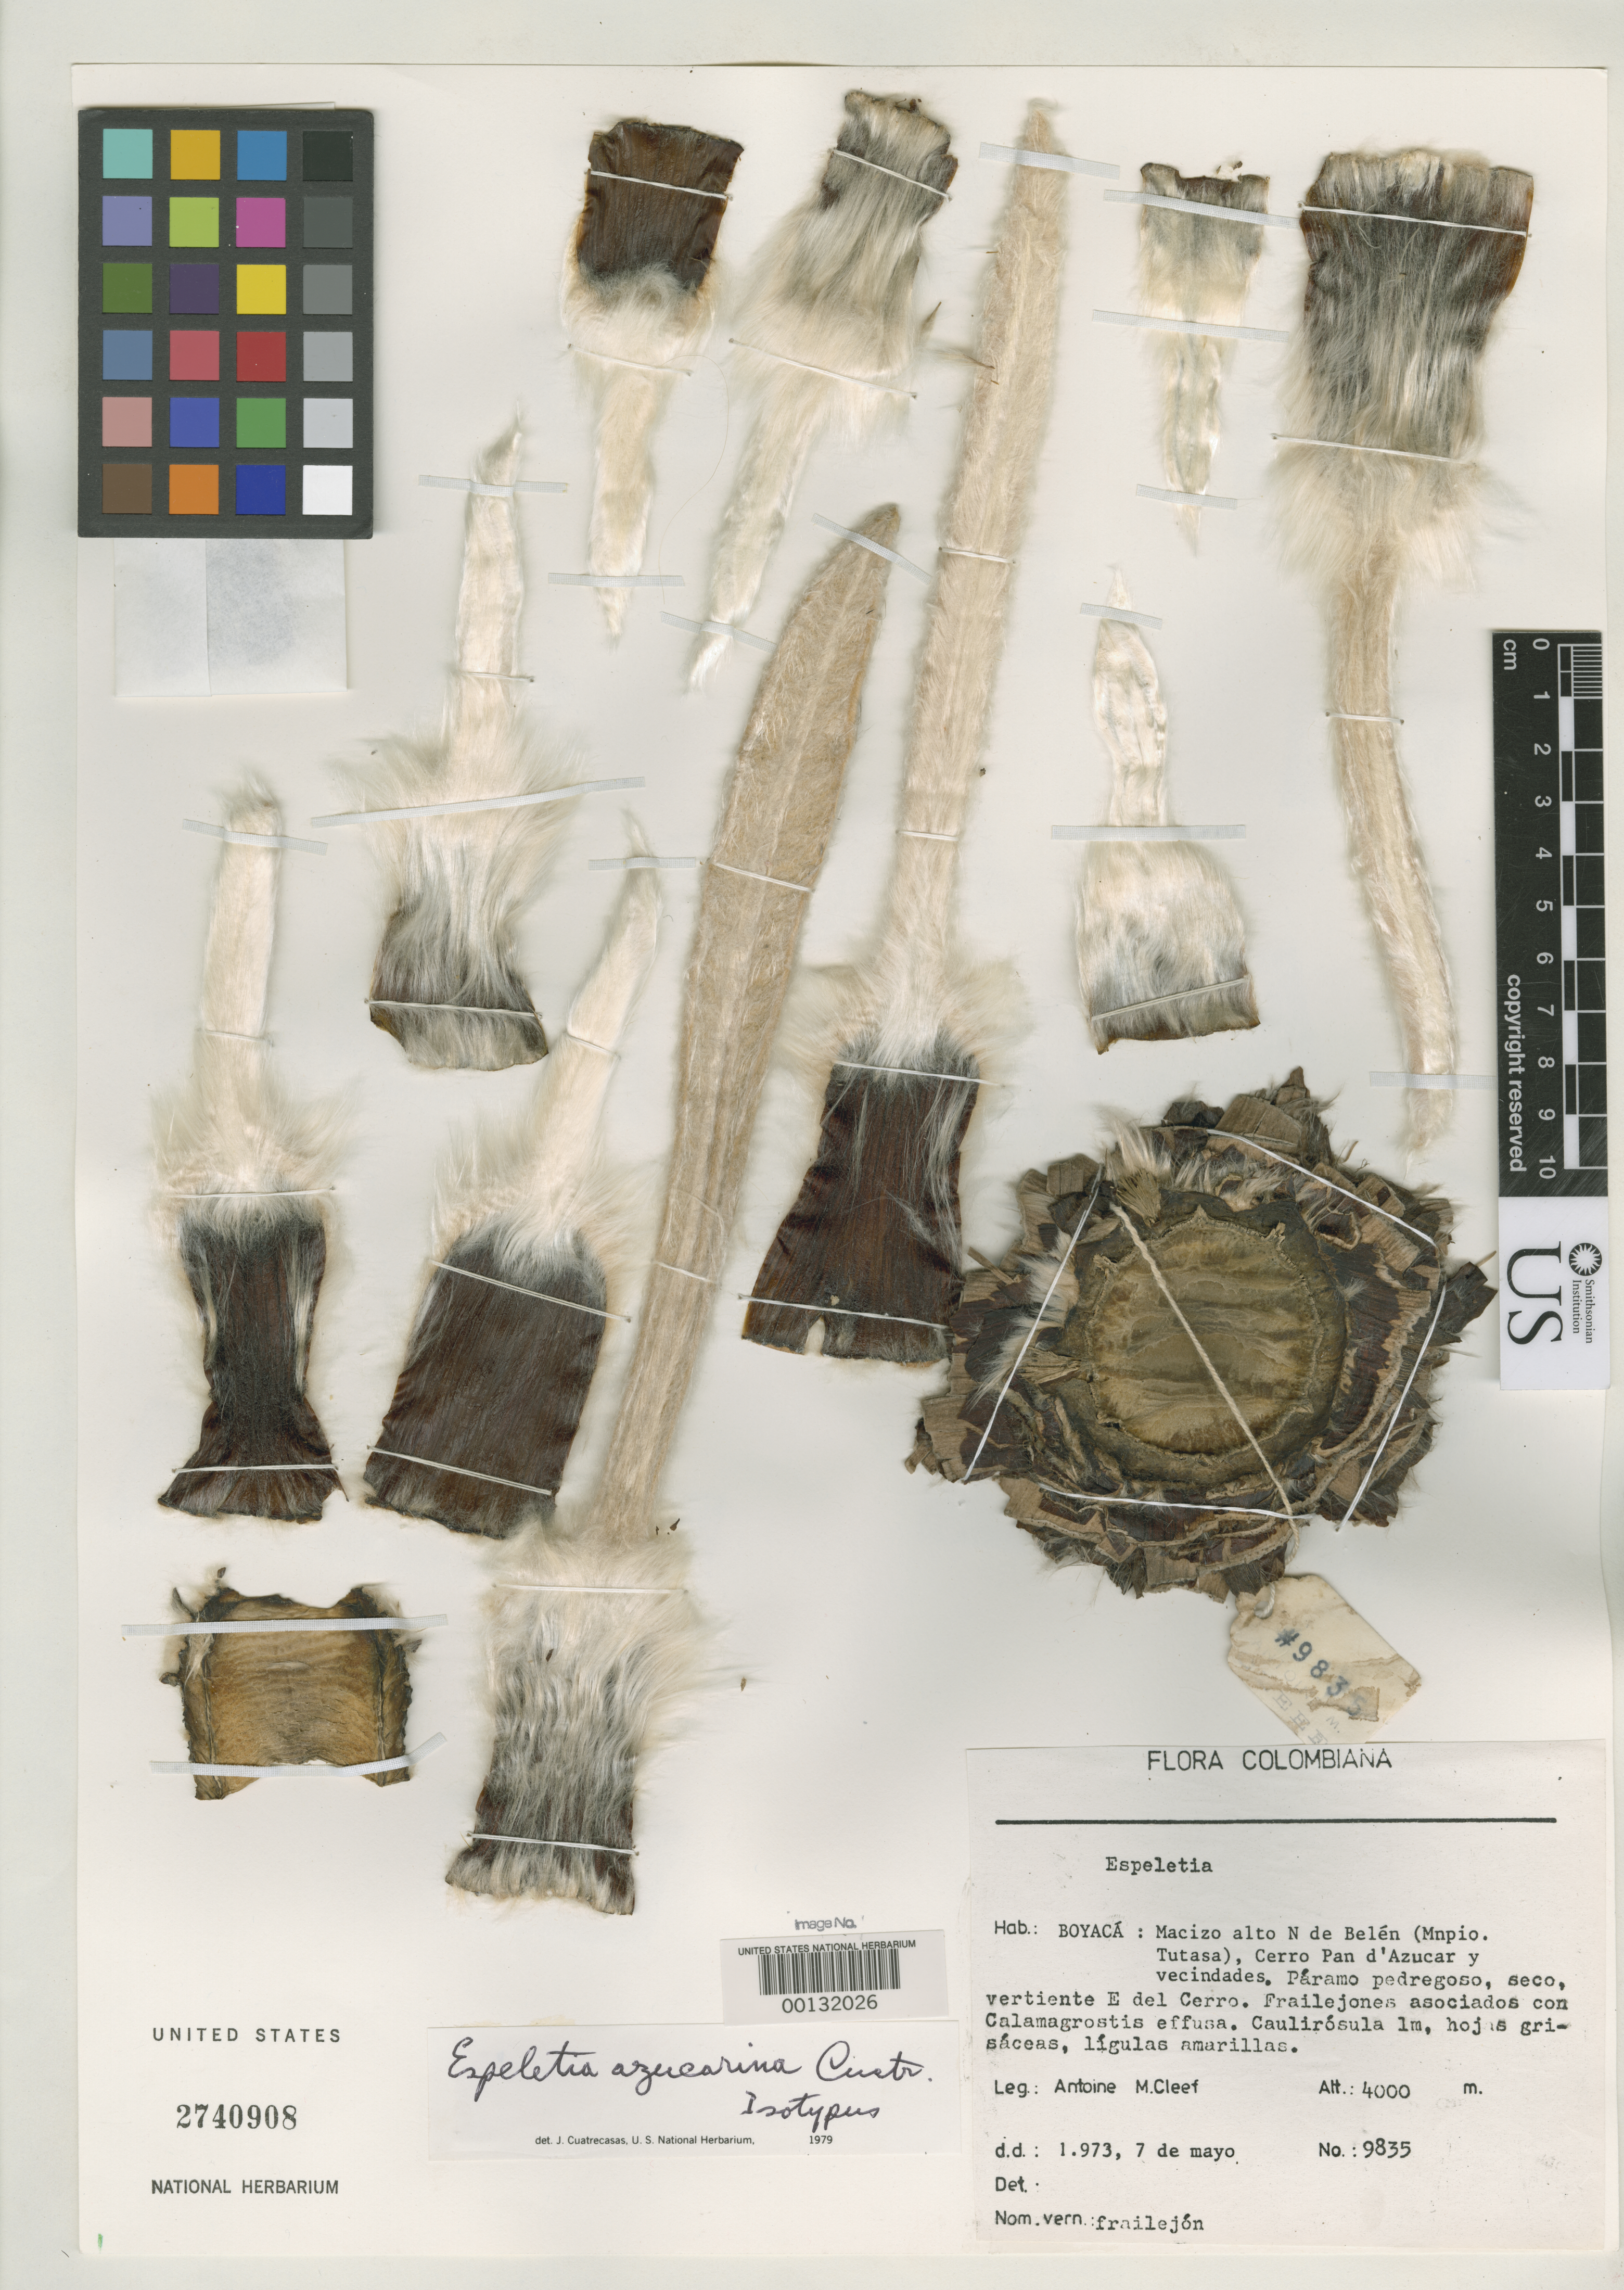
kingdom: Plantae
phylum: Tracheophyta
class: Magnoliopsida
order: Asterales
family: Asteraceae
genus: Espeletia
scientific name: Espeletia azucarina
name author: Cuatrec.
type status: Isotype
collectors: A. M. Cleef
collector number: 9835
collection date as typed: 07 May 1973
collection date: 1973-05-07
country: Colombia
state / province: Boyacá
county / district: Tutasa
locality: Macizo Alto N de Belem, Cerro Pan de Azucar y Vecindades. [Massive hill N of Belem, Cerro Pan de Azucar and vicinity.]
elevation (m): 4000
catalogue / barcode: US 2740908